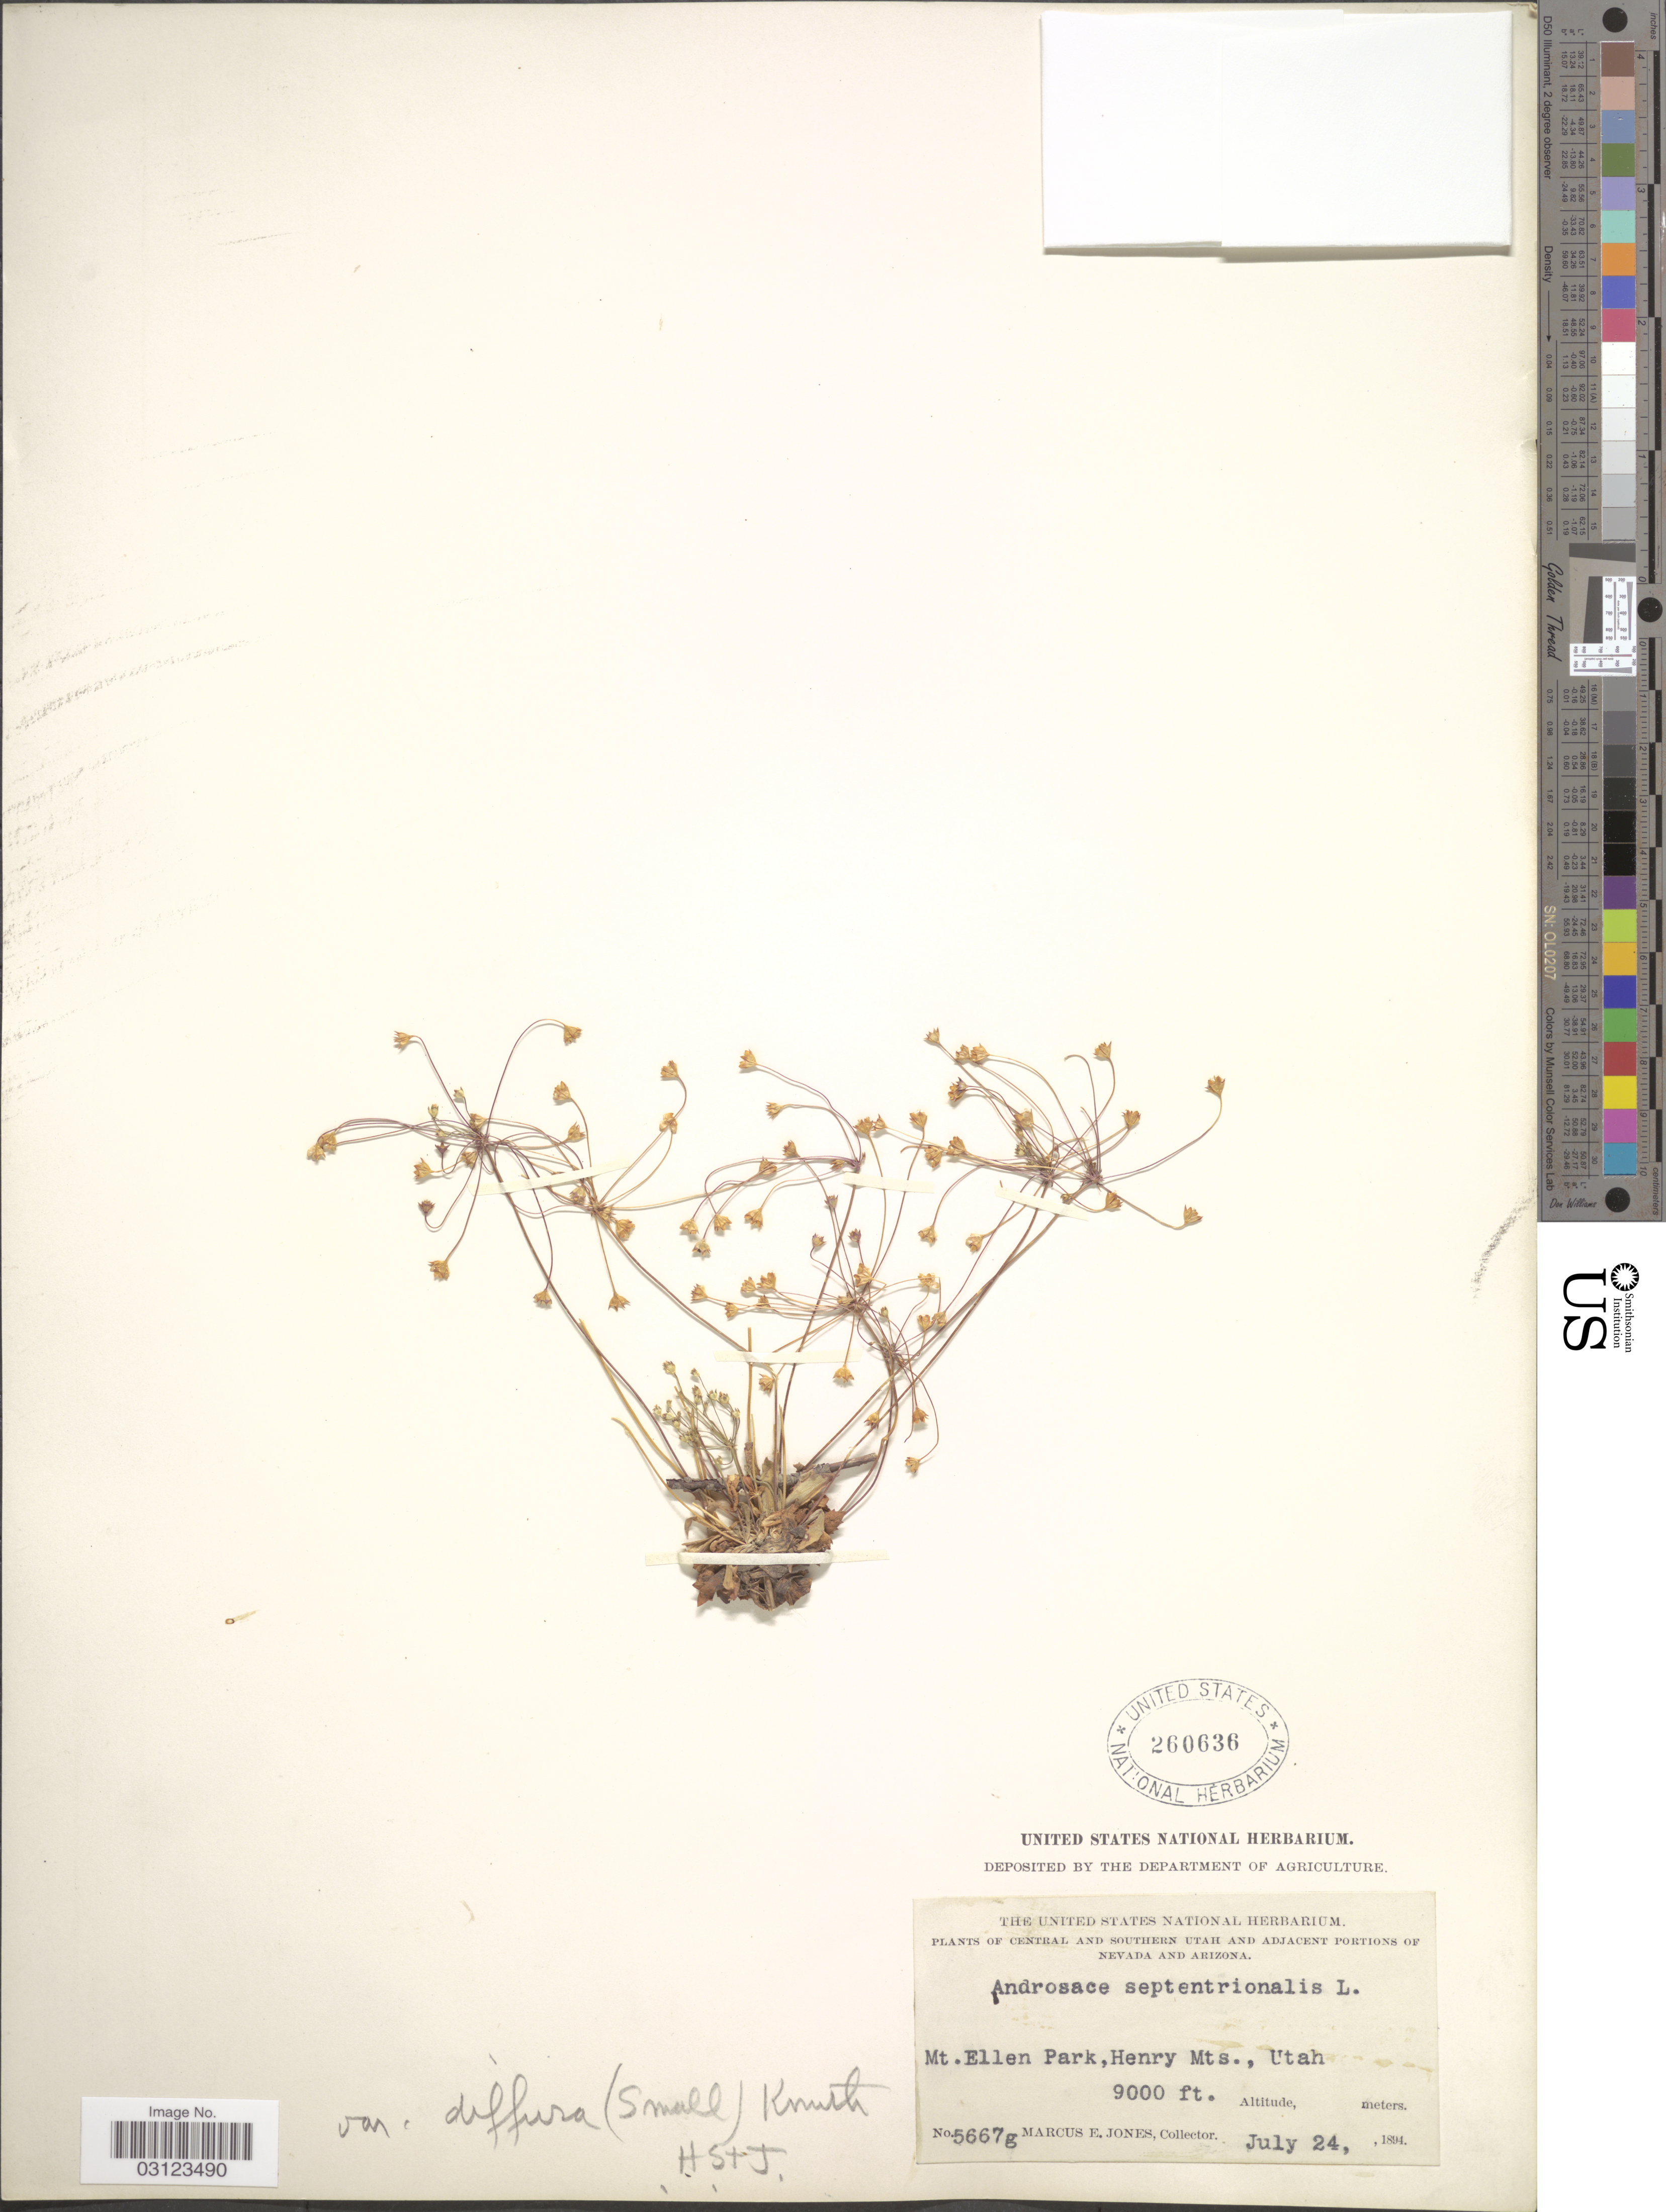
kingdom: Plantae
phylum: Tracheophyta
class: Magnoliopsida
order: Ericales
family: Primulaceae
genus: Androsace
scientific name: Androsace septentrionalis var. puberulenta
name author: (Rydb.) R. Knuth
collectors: M. E. Jones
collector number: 5667g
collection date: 1894-07-24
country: United States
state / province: Utah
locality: Central and Southern Utah. Mt. Ellen Park, Henry Mts.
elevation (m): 2743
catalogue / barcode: US 260636